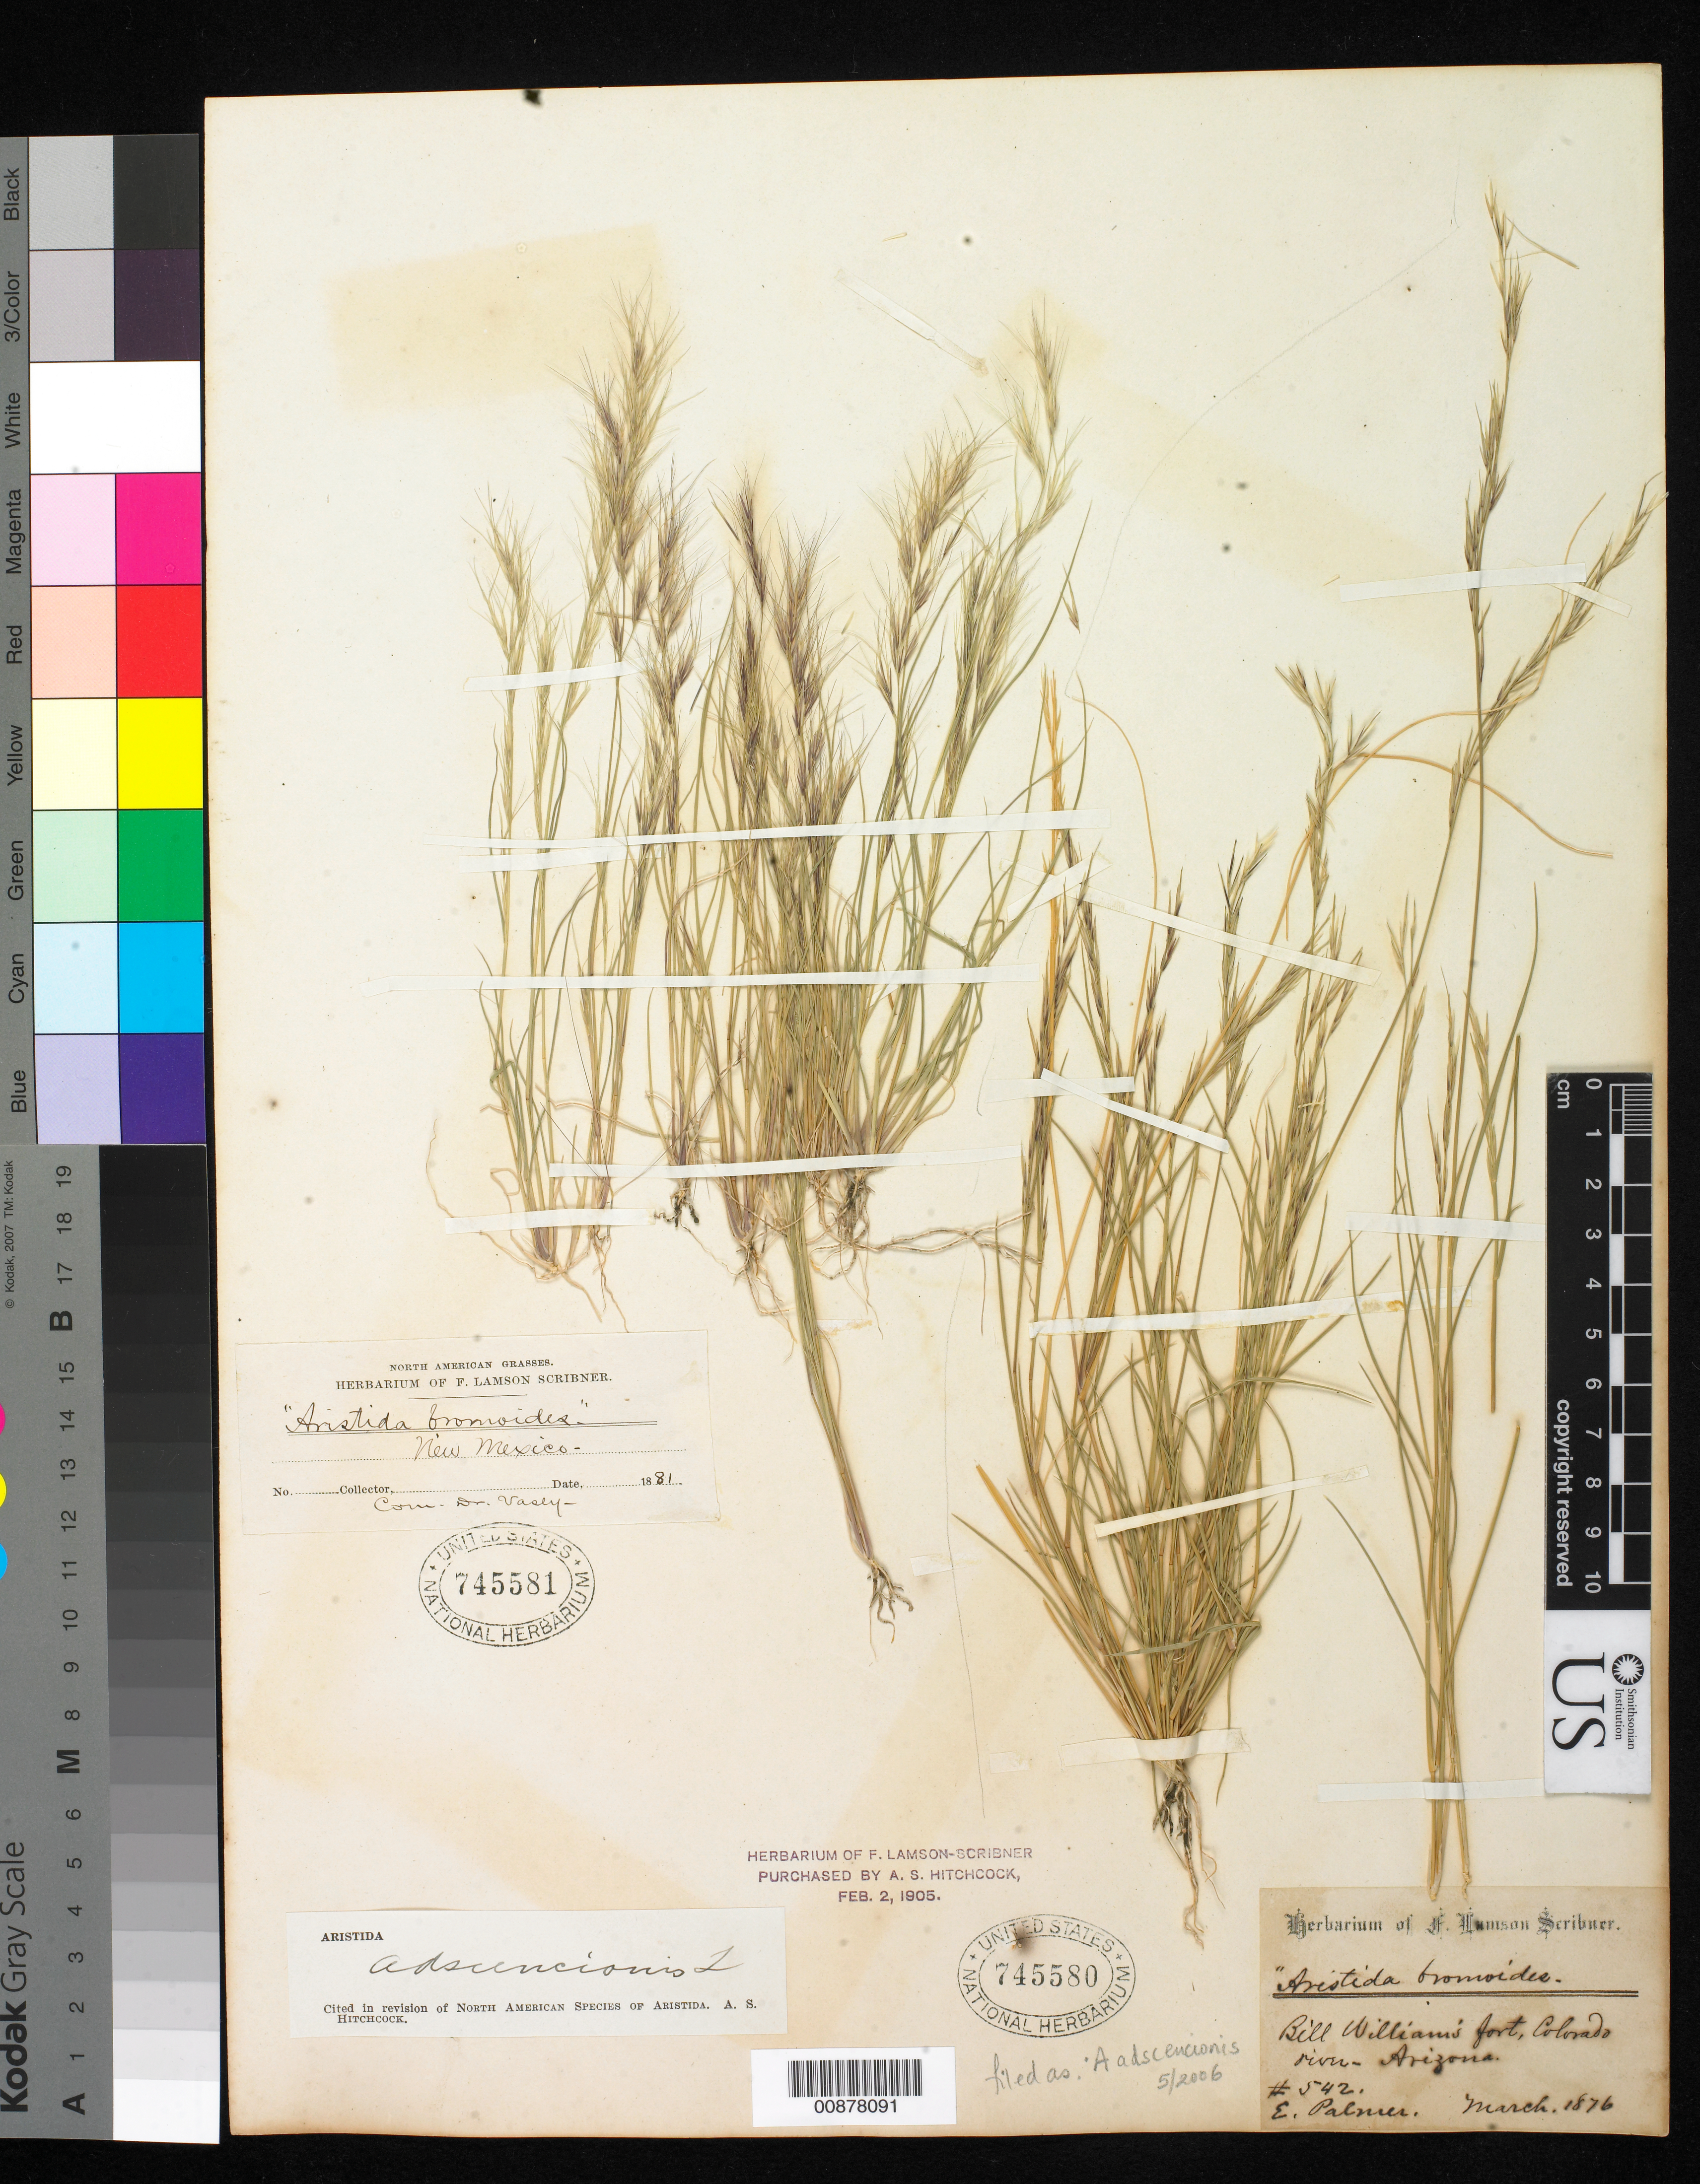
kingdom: Plantae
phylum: Tracheophyta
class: Liliopsida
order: Poales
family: Poaceae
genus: Aristida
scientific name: Aristida adscensionis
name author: L.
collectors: E. Palmer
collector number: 542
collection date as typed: Mar 1876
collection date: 1876-03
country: United States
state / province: Arizona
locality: Bill William's Fort, Colorado River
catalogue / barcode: US 745580